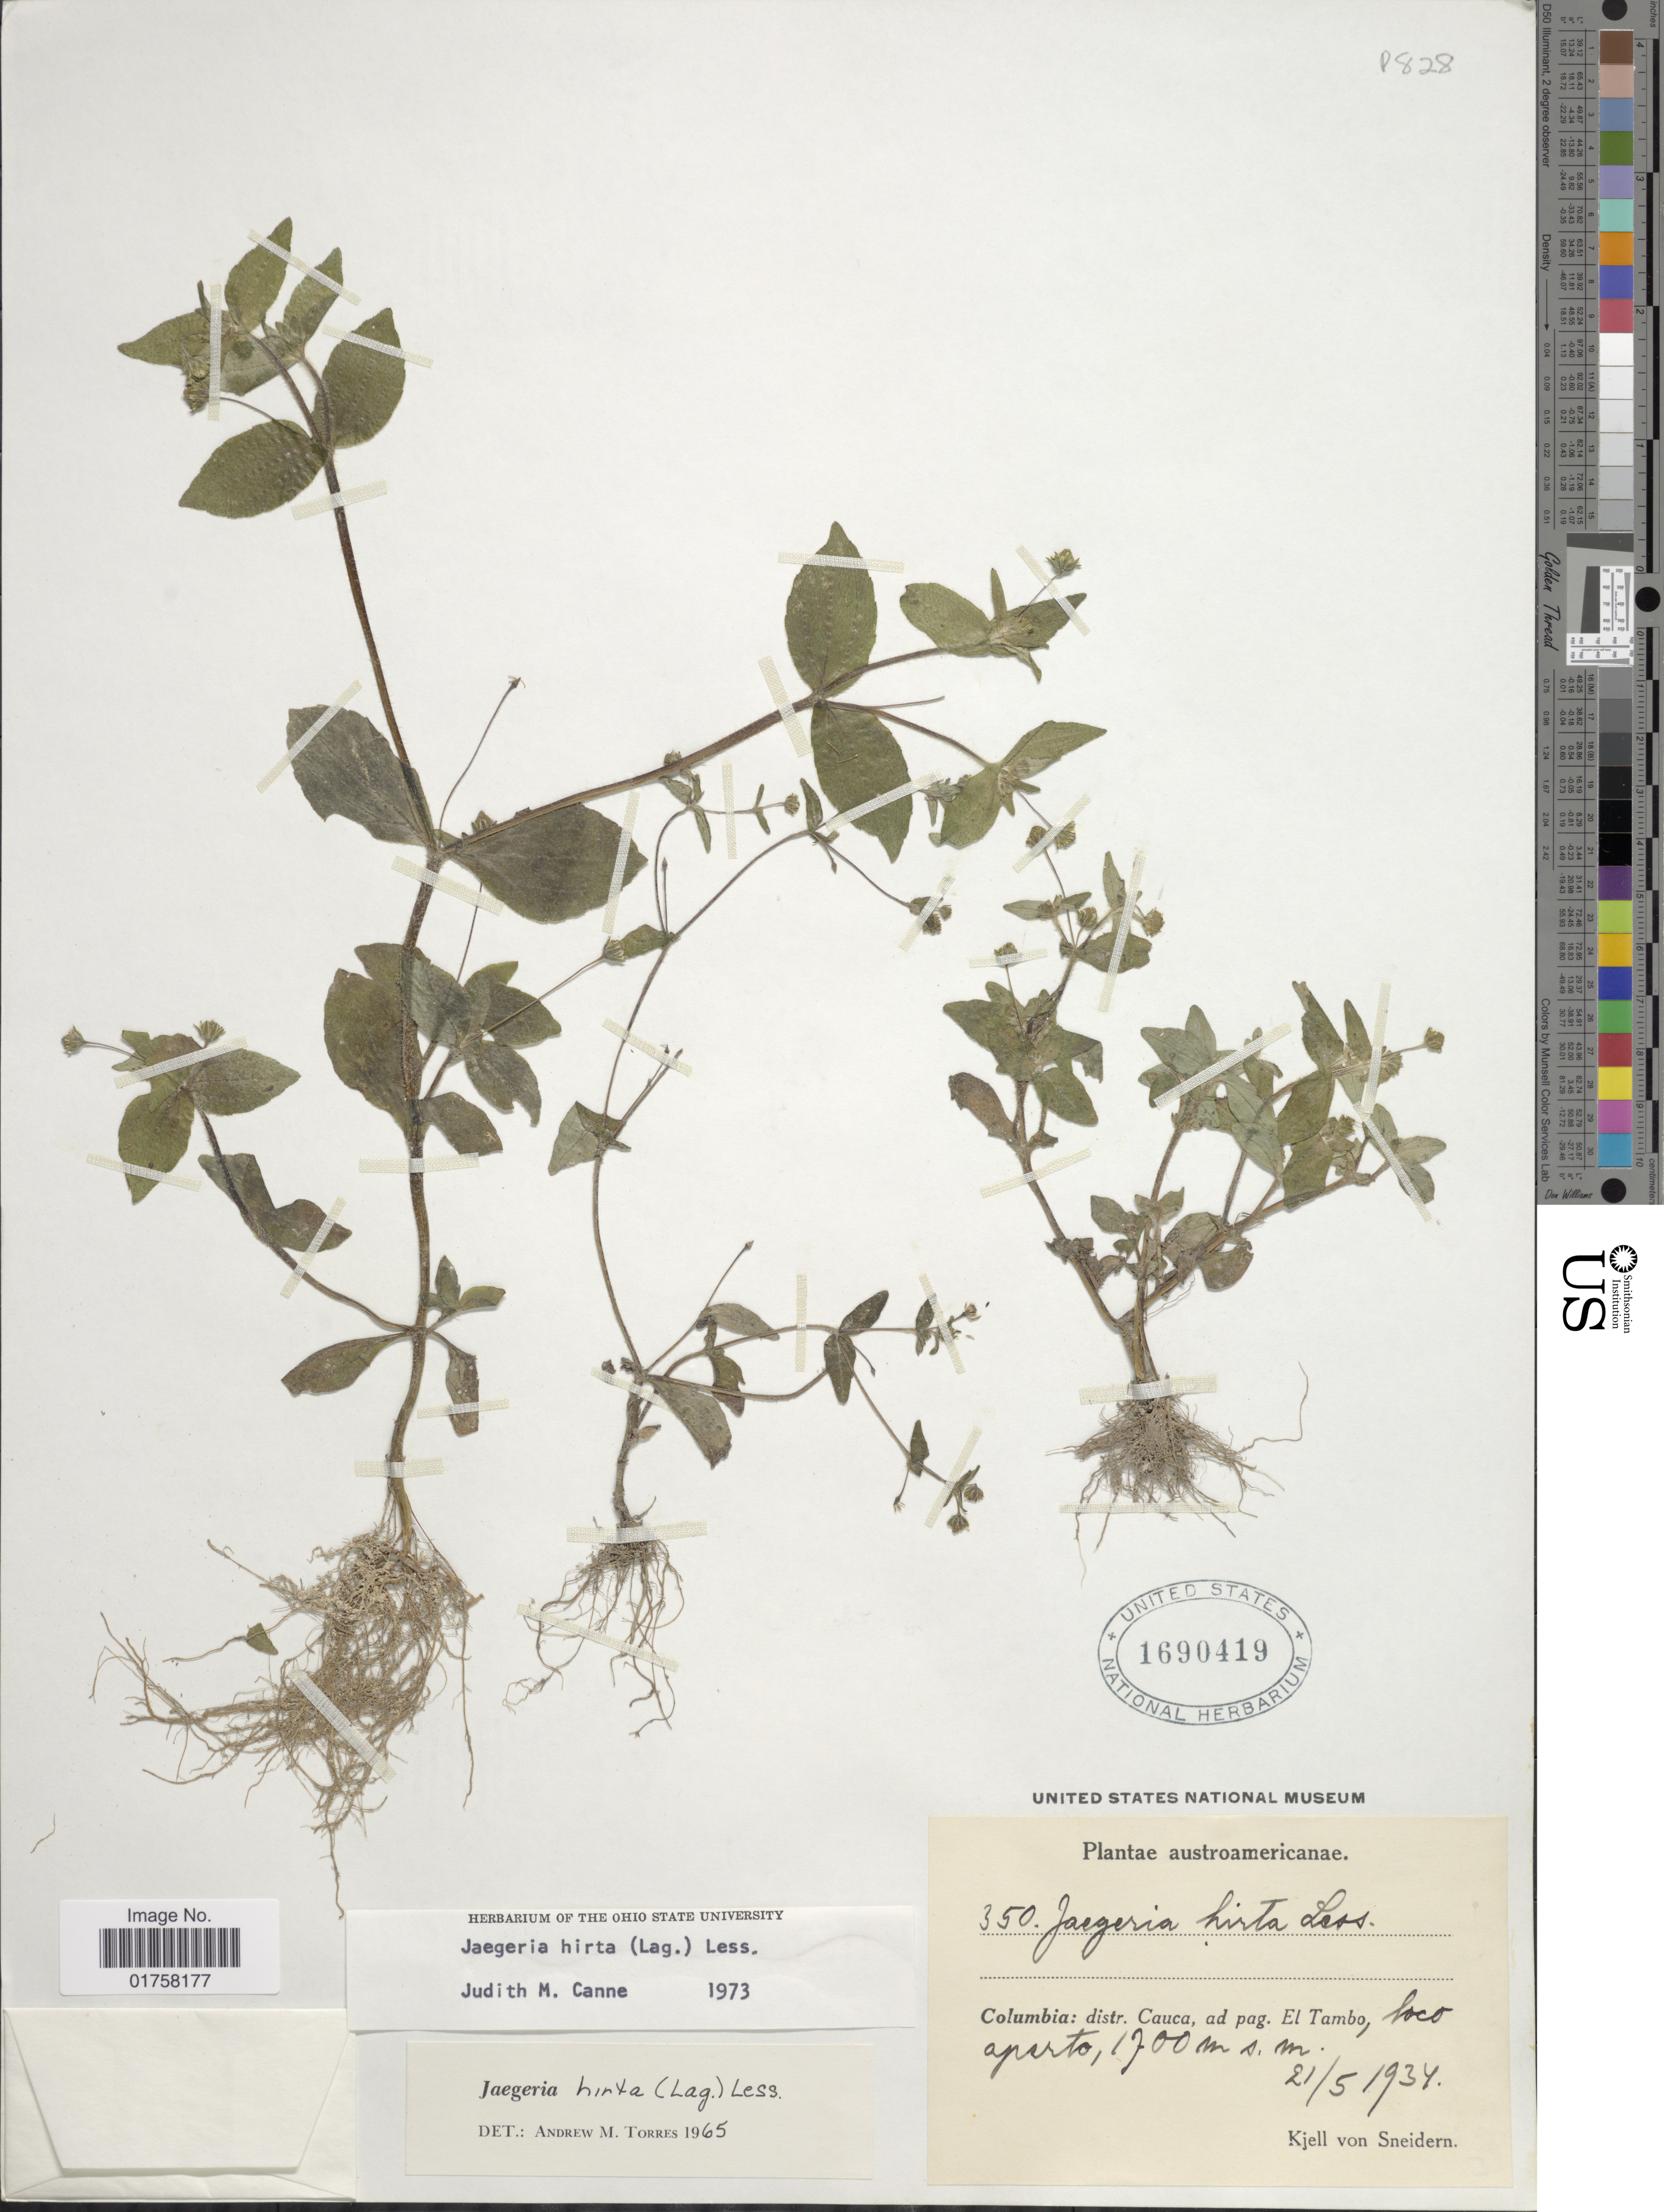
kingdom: Plantae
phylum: Tracheophyta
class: Magnoliopsida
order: Asterales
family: Asteraceae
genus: Jaegeria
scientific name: Jaegeria hirta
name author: (Lag.) Less.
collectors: K. von Sneidern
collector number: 350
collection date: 1934-05-21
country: Colombia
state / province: Cauca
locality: Distr. Cauca, ad pag. El Tambo, loco aparto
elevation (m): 1700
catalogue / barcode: US 1690419